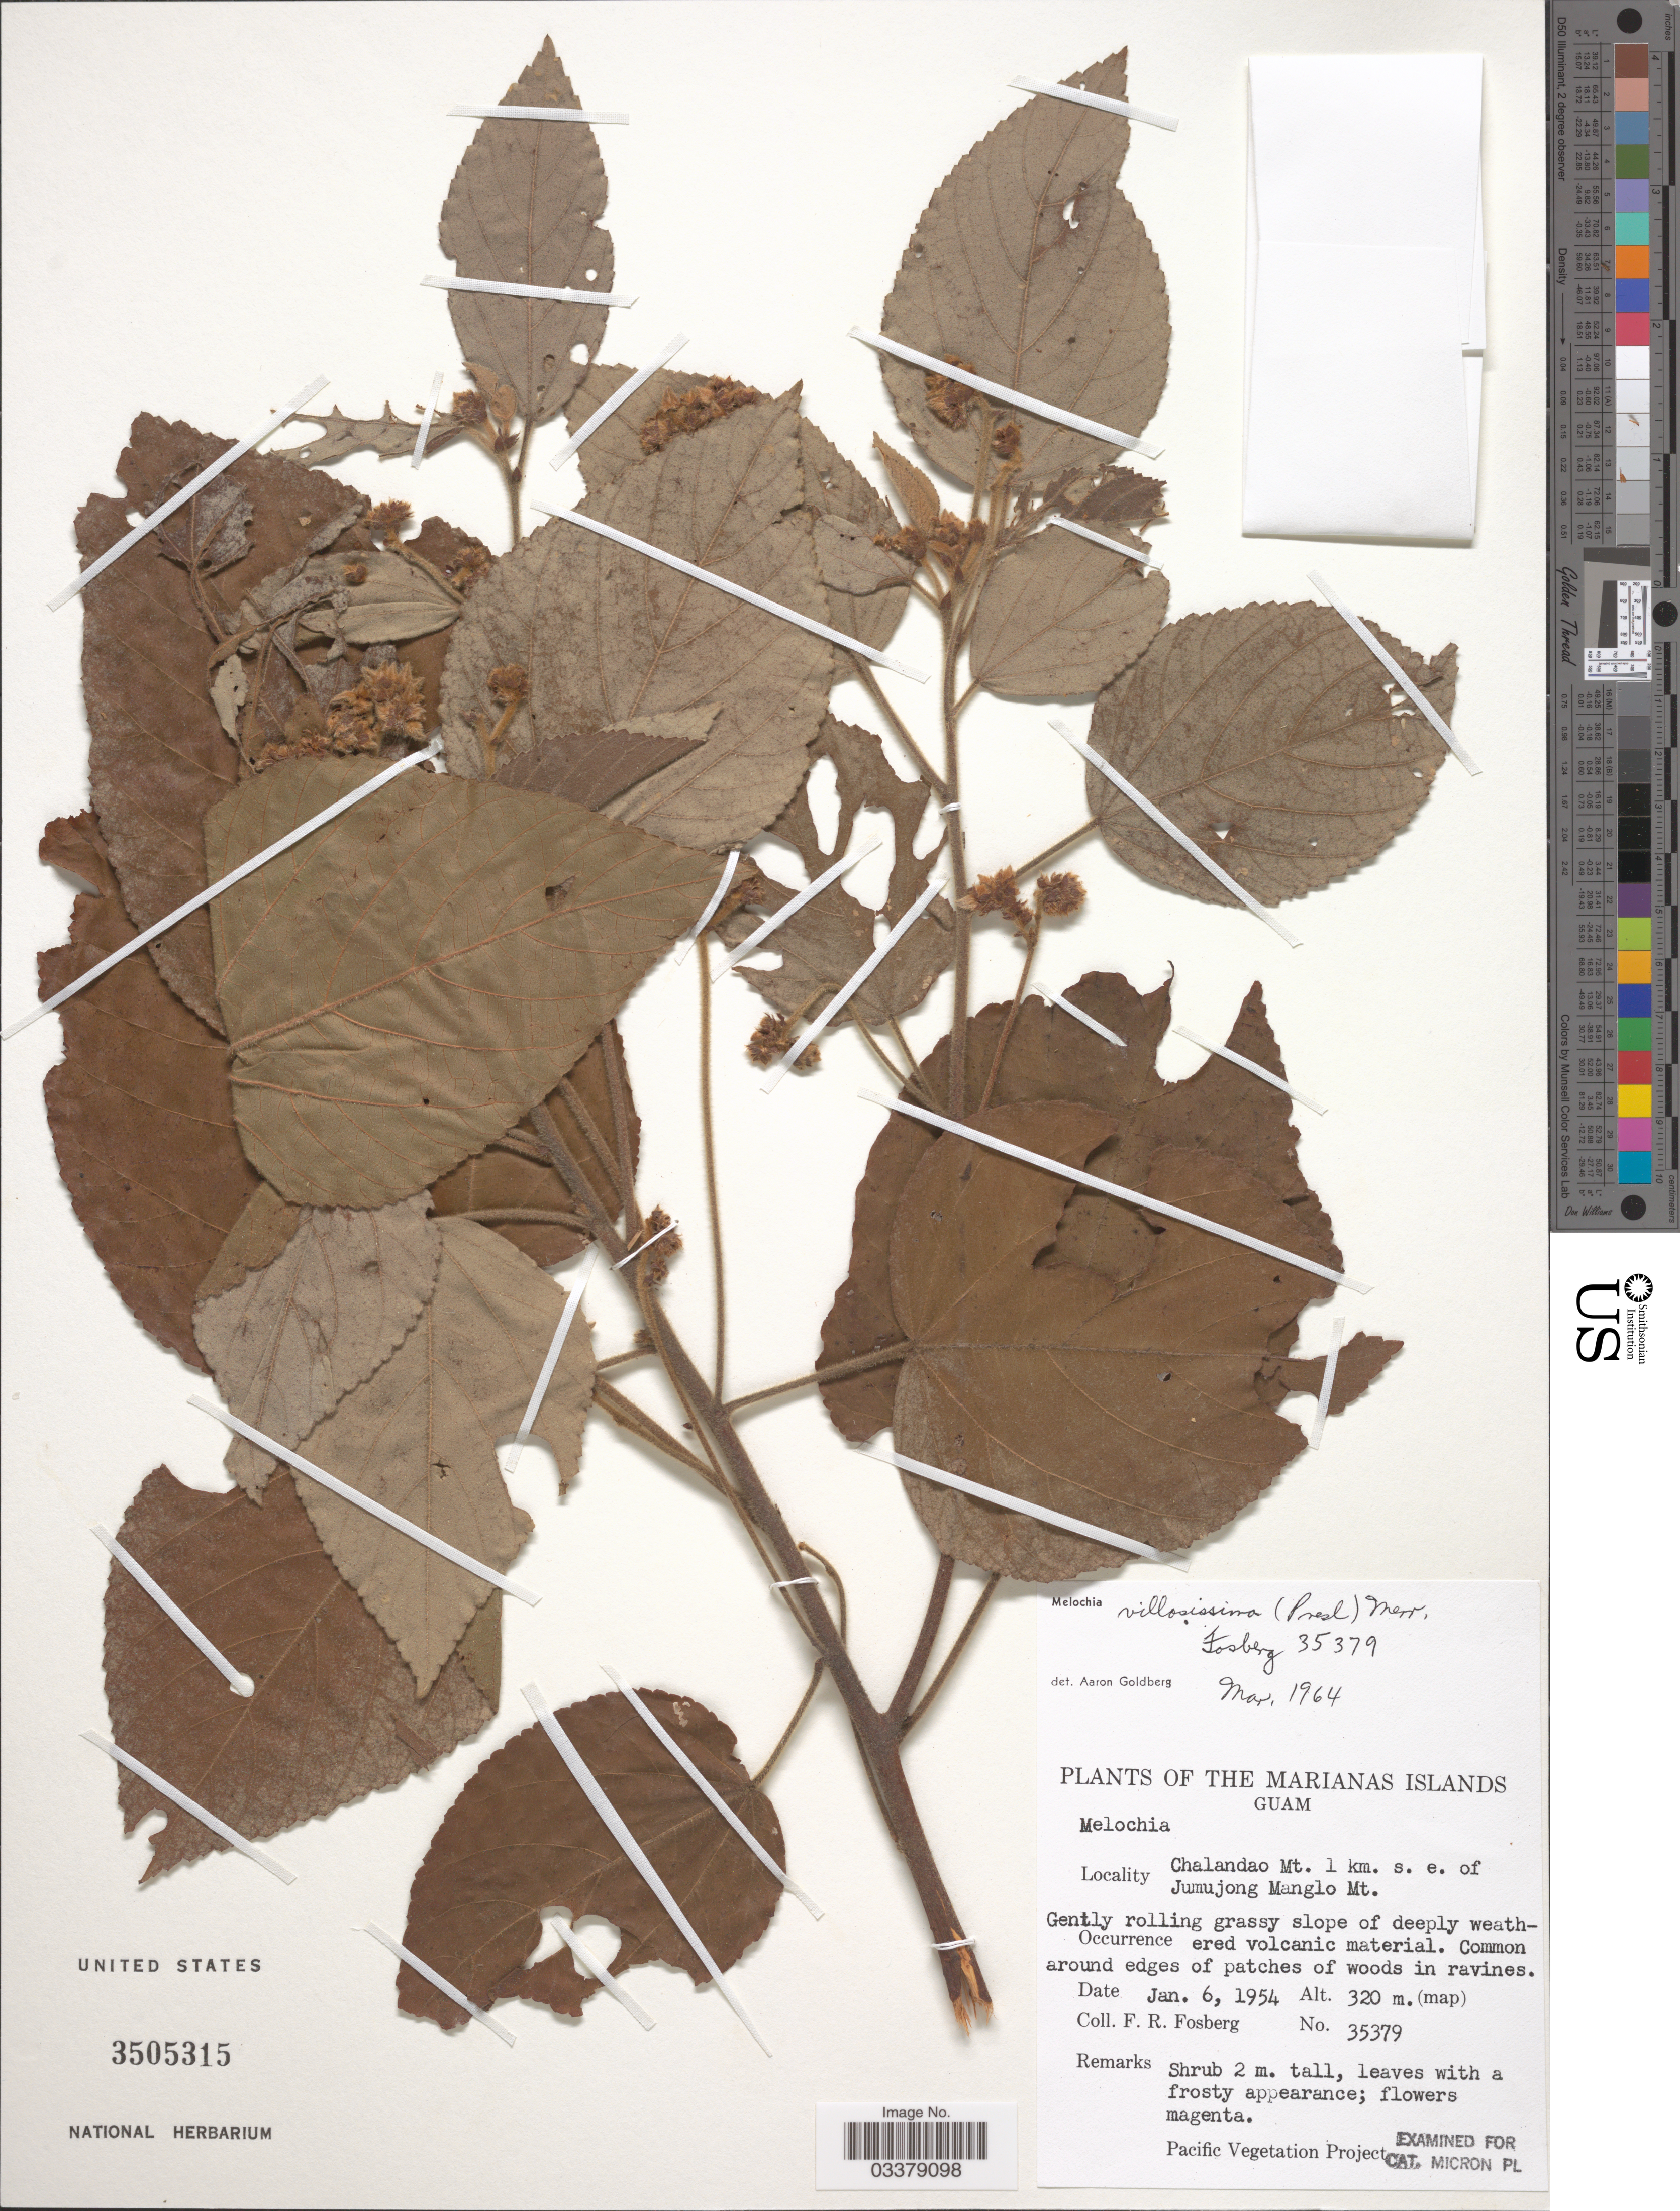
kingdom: Plantae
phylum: Tracheophyta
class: Magnoliopsida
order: Malvales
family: Malvaceae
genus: Melochia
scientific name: Melochia villosissima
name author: (C. Presl) Merr.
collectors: F. R. Fosberg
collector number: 35379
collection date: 1954-01-06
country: Guam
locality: The Marianas Islands. Chalandao Mt. 1 km. s. e. of Jumujong Manglo Mt.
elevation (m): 320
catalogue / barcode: US 3505315